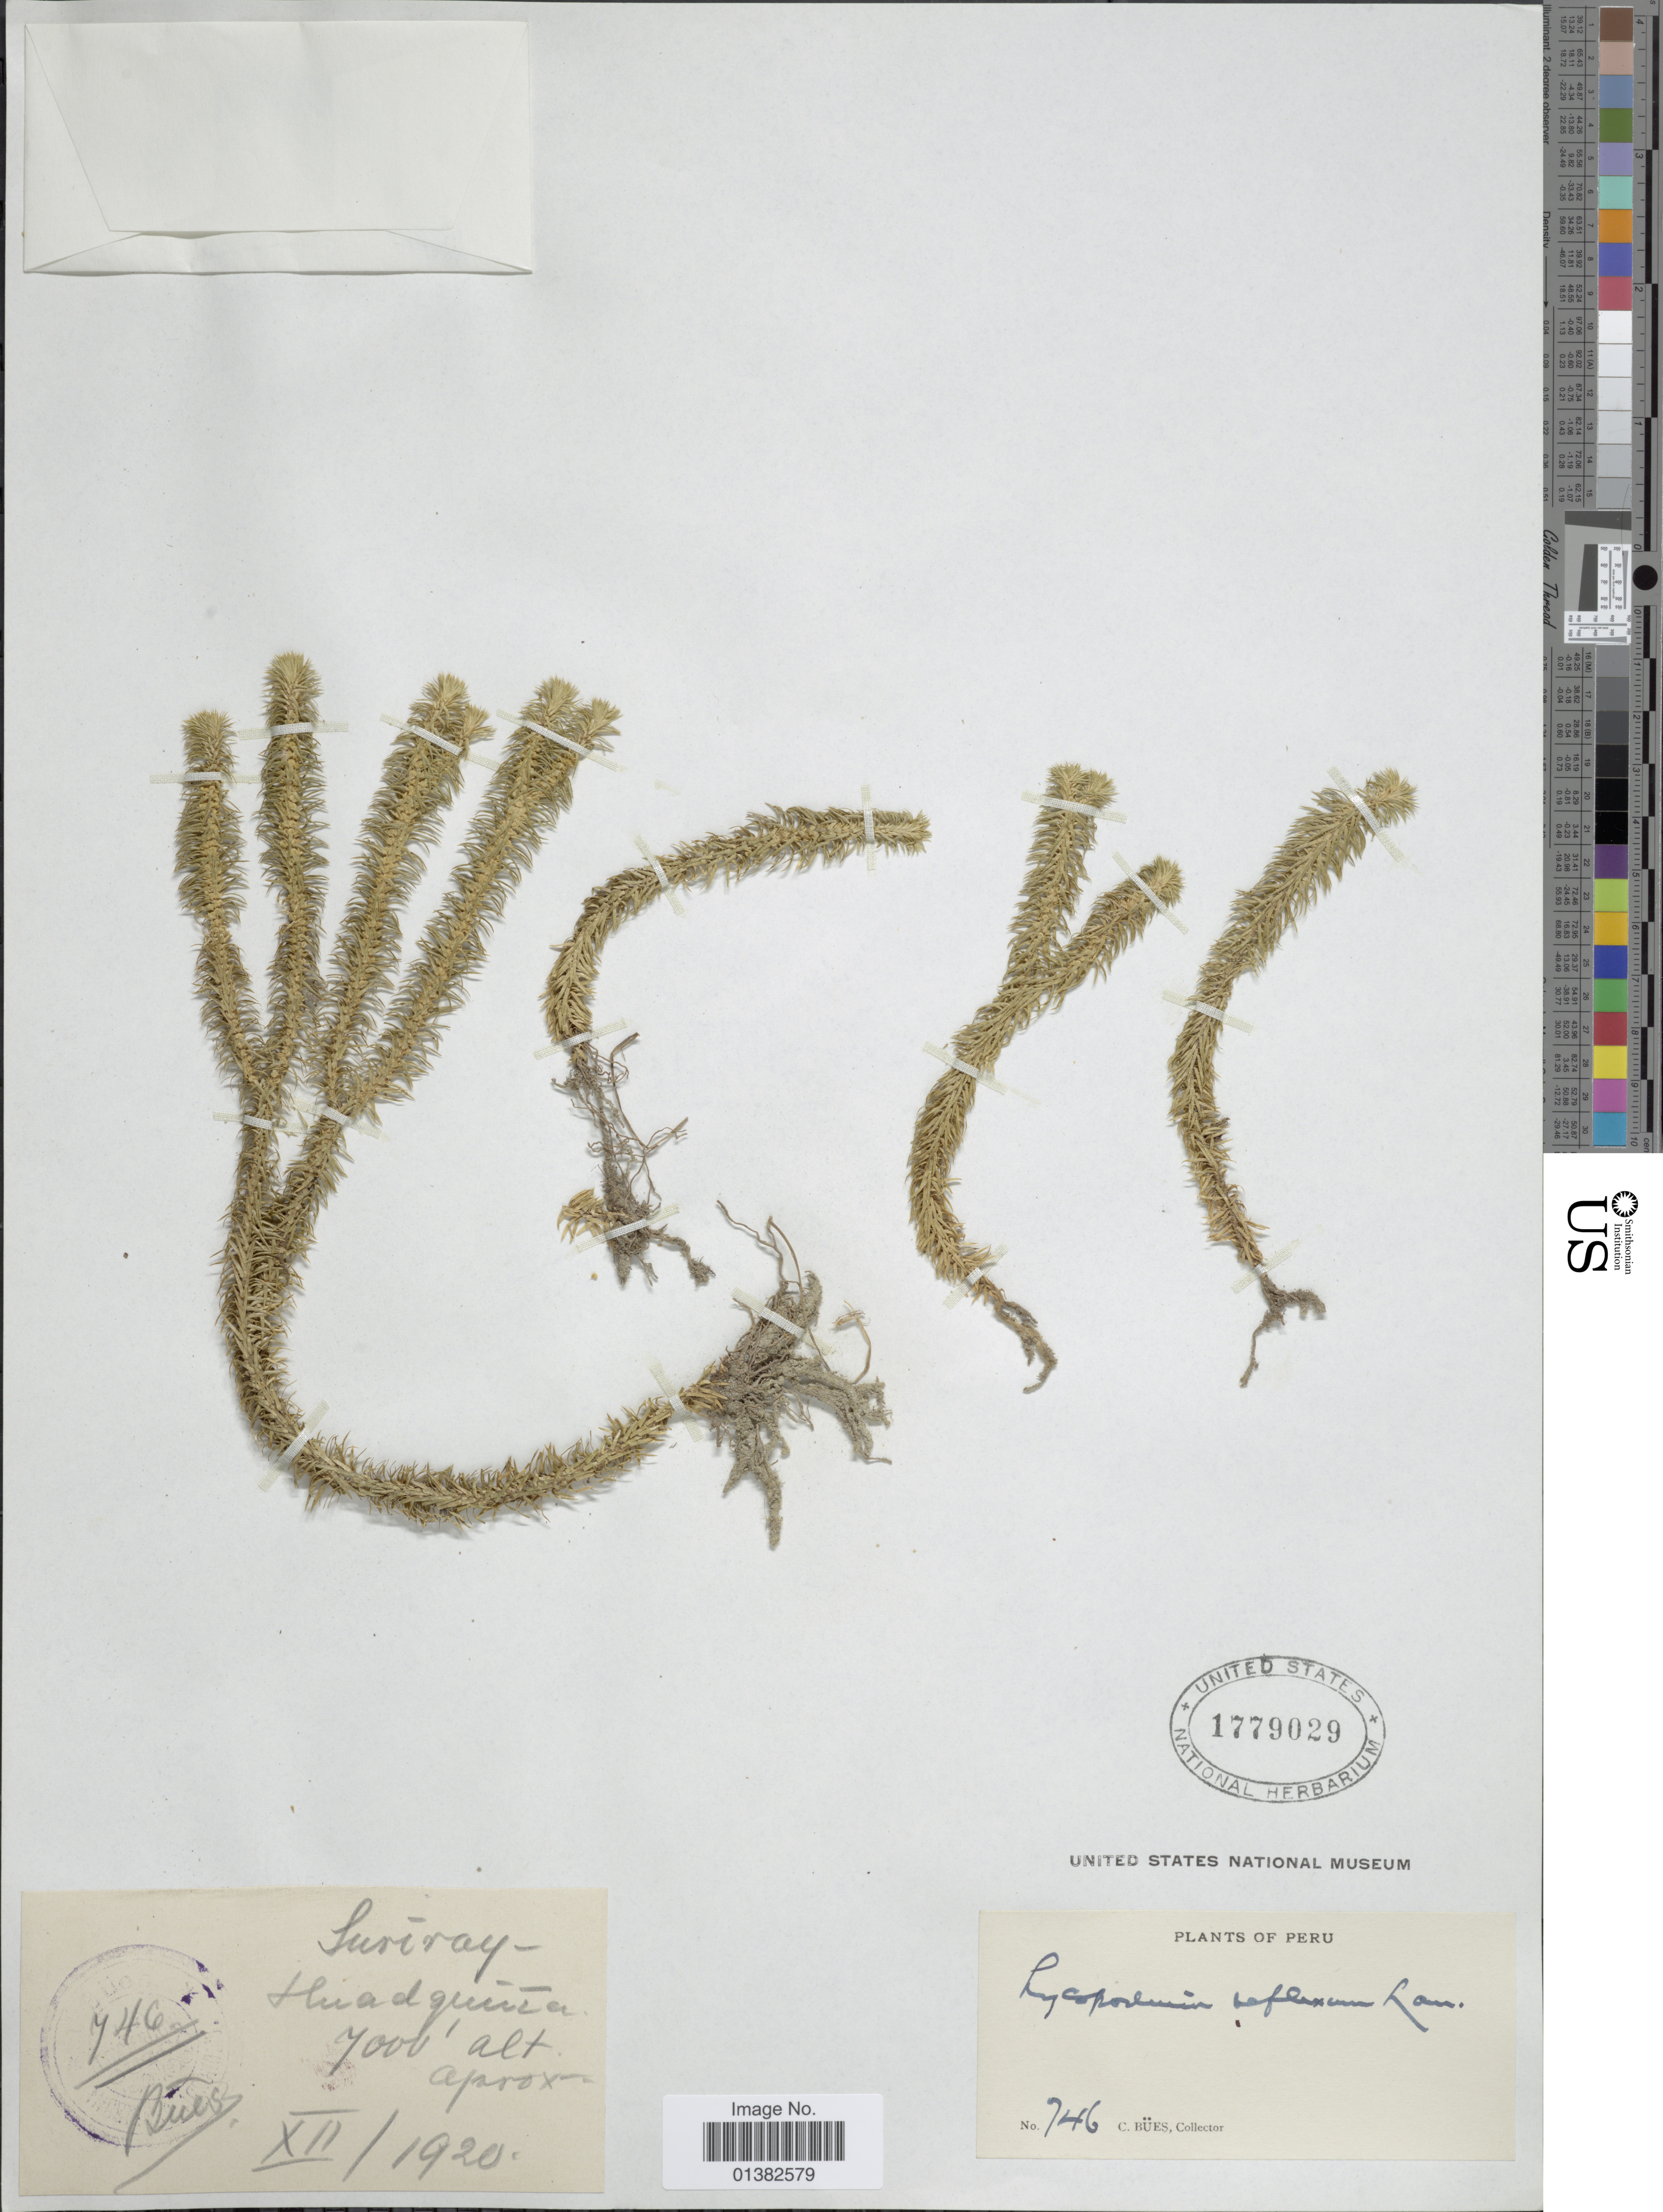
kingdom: Plantae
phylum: Tracheophyta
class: Lycopodiopsida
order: Lycopodiales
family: Lycopodiaceae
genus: Phlegmariurus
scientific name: Phlegmariurus reflexus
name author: (Lam.) B. Øllg.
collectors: C. Bues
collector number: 746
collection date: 1920-12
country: Peru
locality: Suriray - Huadquina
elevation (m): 2134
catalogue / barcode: US 1779029